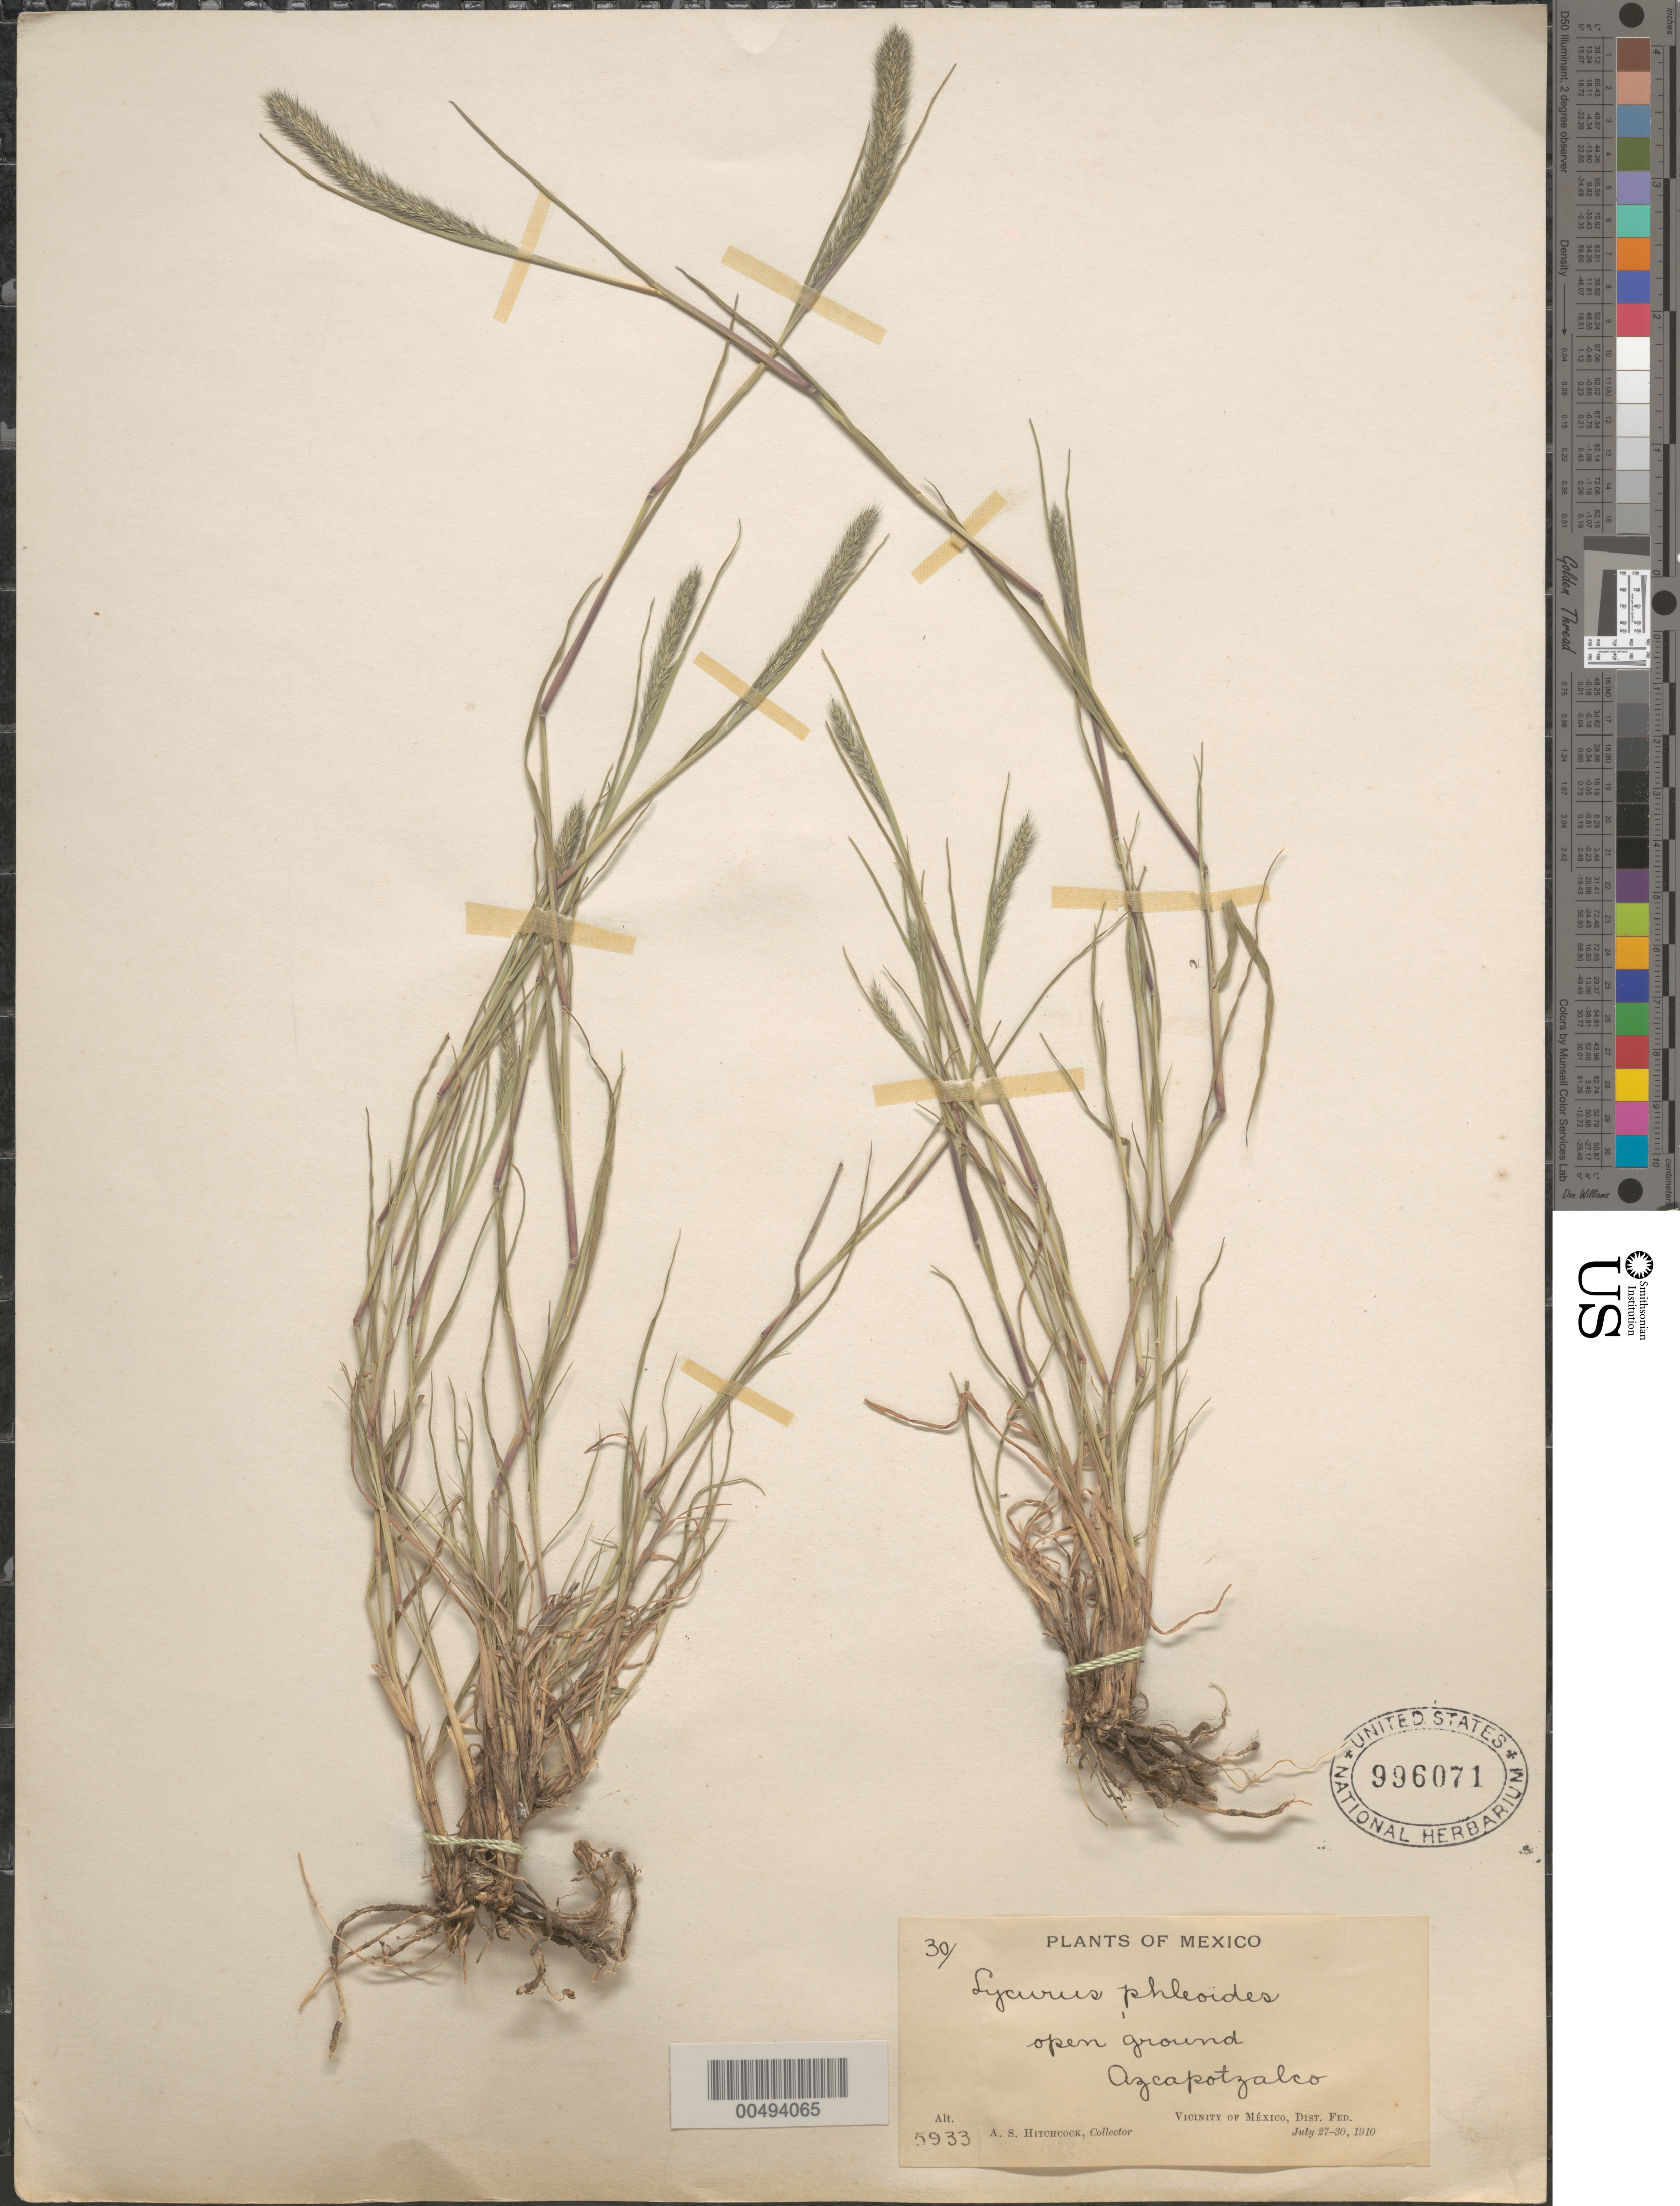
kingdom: Plantae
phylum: Tracheophyta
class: Liliopsida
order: Poales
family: Poaceae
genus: Lycurus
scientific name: Lycurus phleoides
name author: Kunth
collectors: A. S. Hitchcock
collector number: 5933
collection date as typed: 27 Jul 1910 to 30 Jul 1910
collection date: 1910-07-27/1910-07-30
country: Mexico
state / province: Distrito Federal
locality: Azcapotzalco, vicinity of Mexico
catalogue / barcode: US 996071